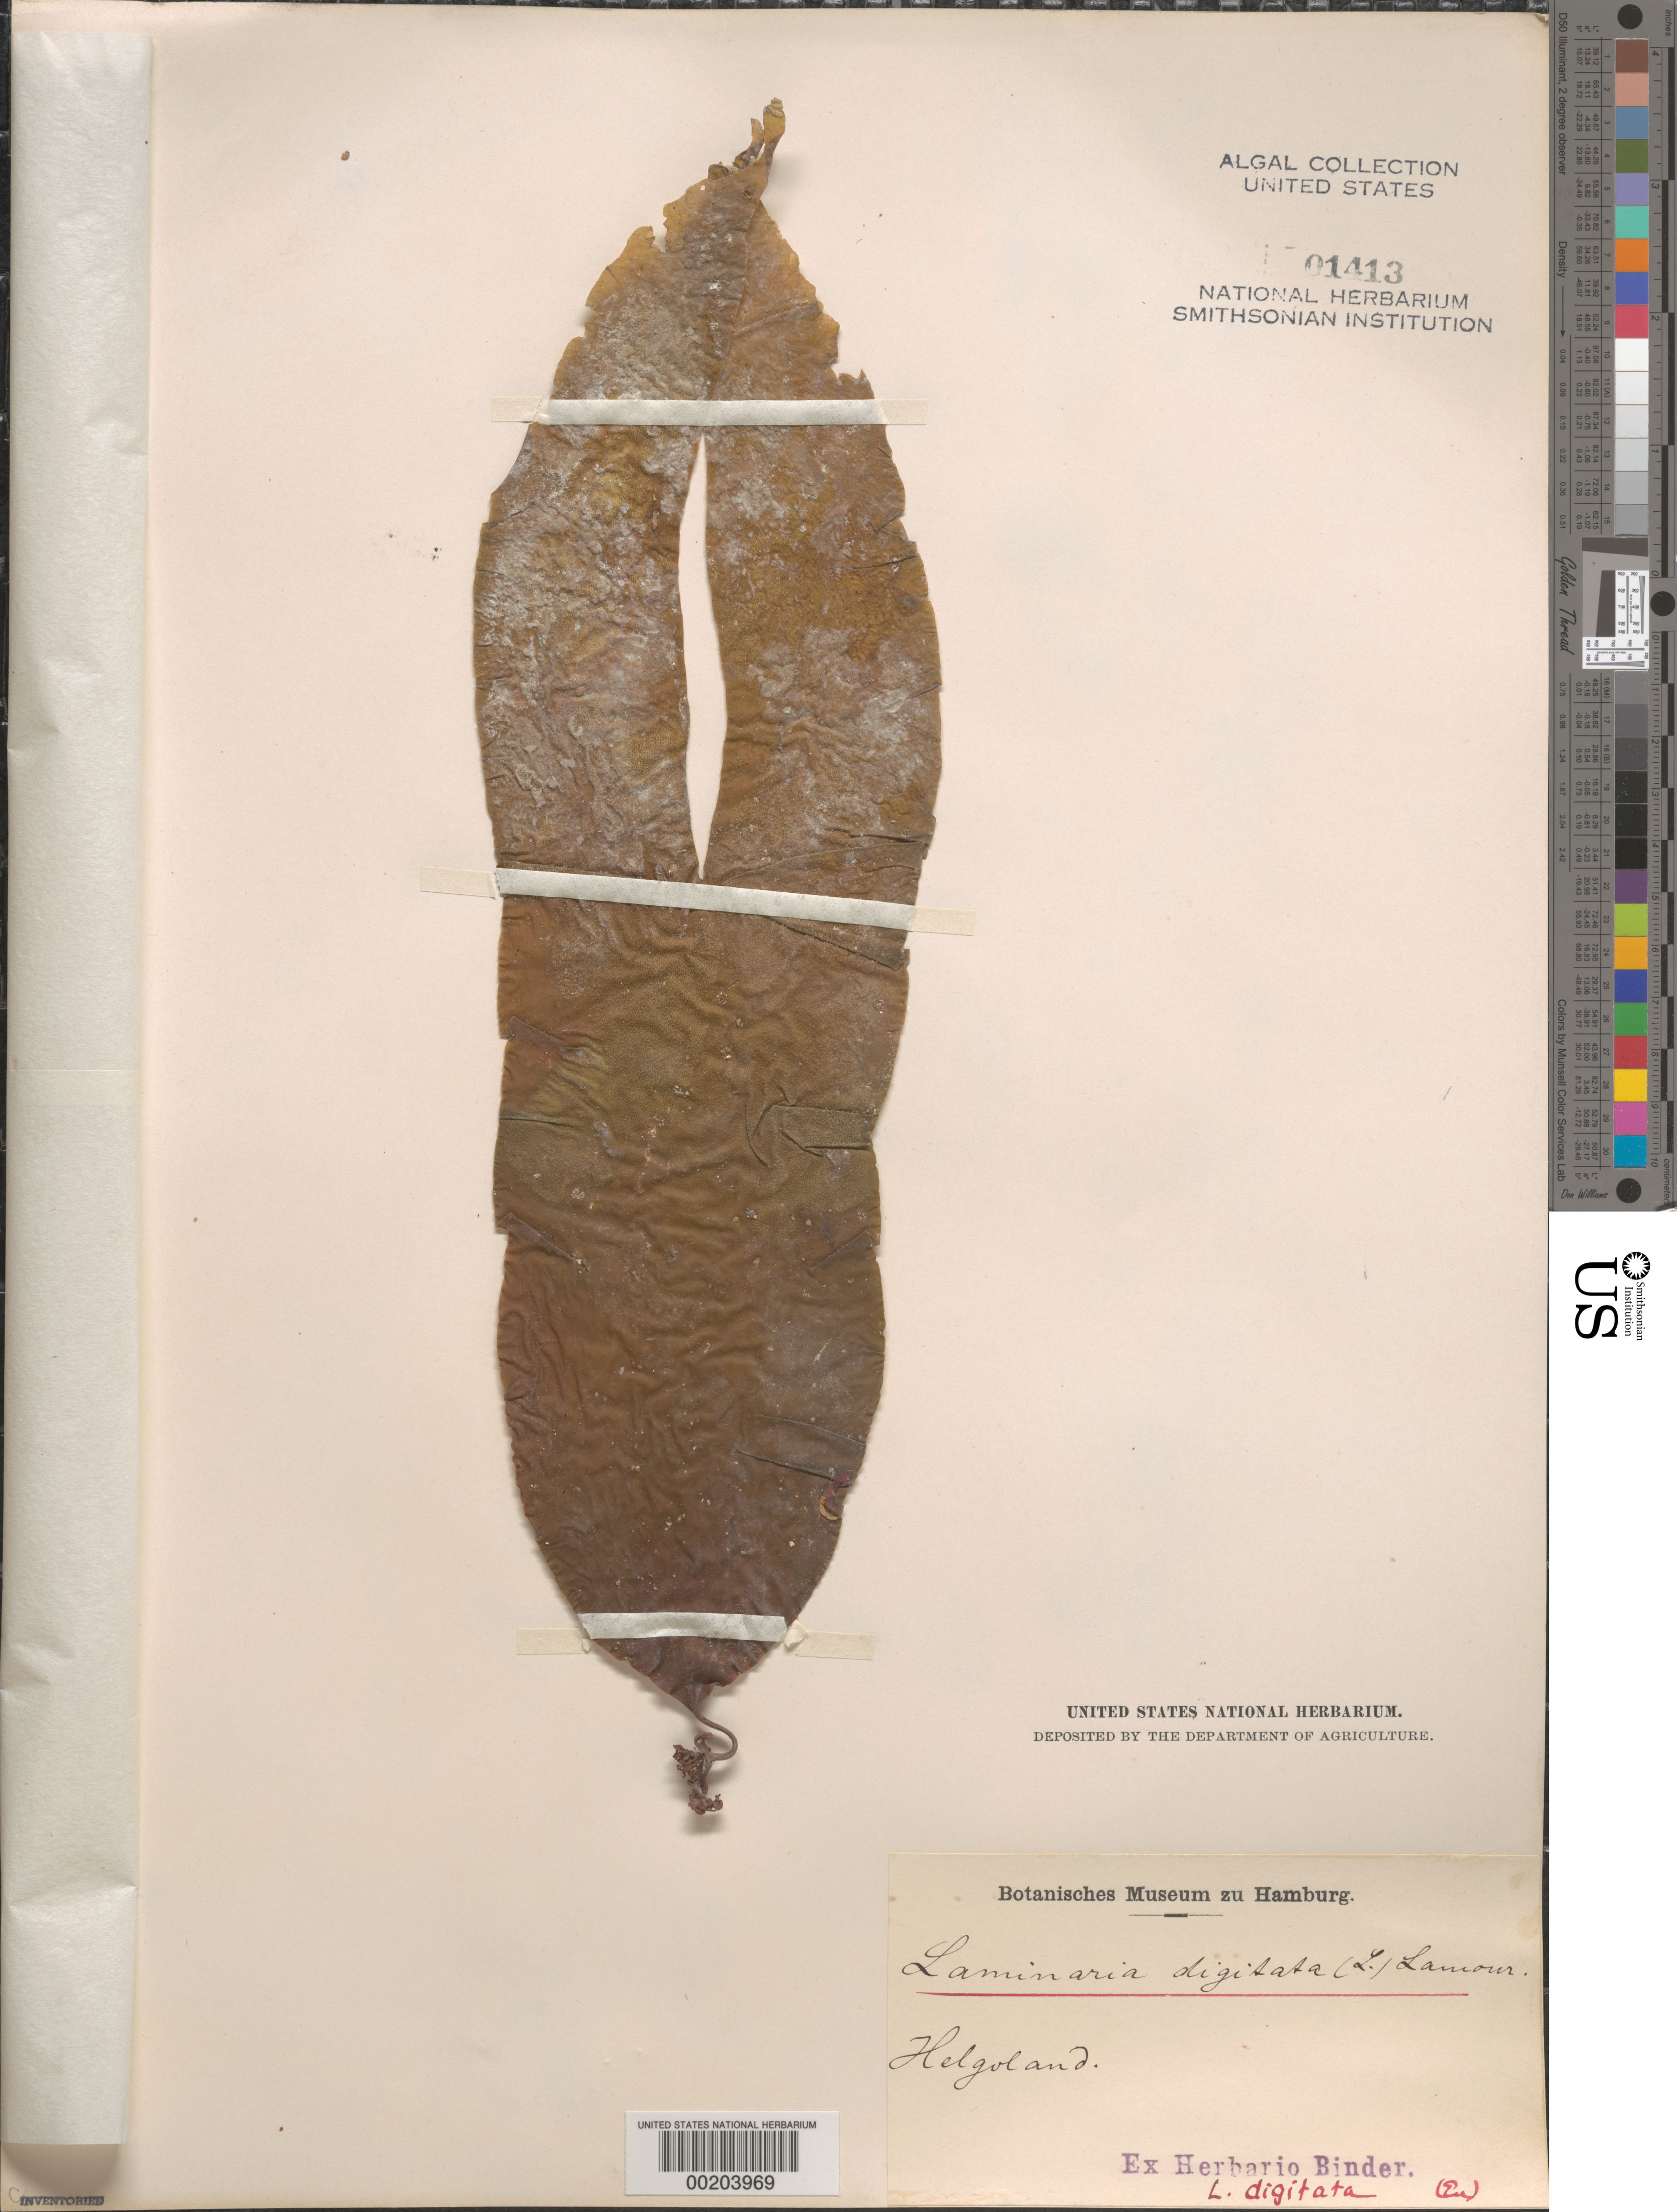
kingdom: Chromista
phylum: Ochrophyta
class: Phaeophyceae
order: Laminariales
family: Laminariaceae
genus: Laminaria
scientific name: Laminaria digitata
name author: (Hudson) J.V.Lamouroux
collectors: F. Binder (herbarium)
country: Germany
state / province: Schleswig-Holstein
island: Helgoland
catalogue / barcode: US 1413